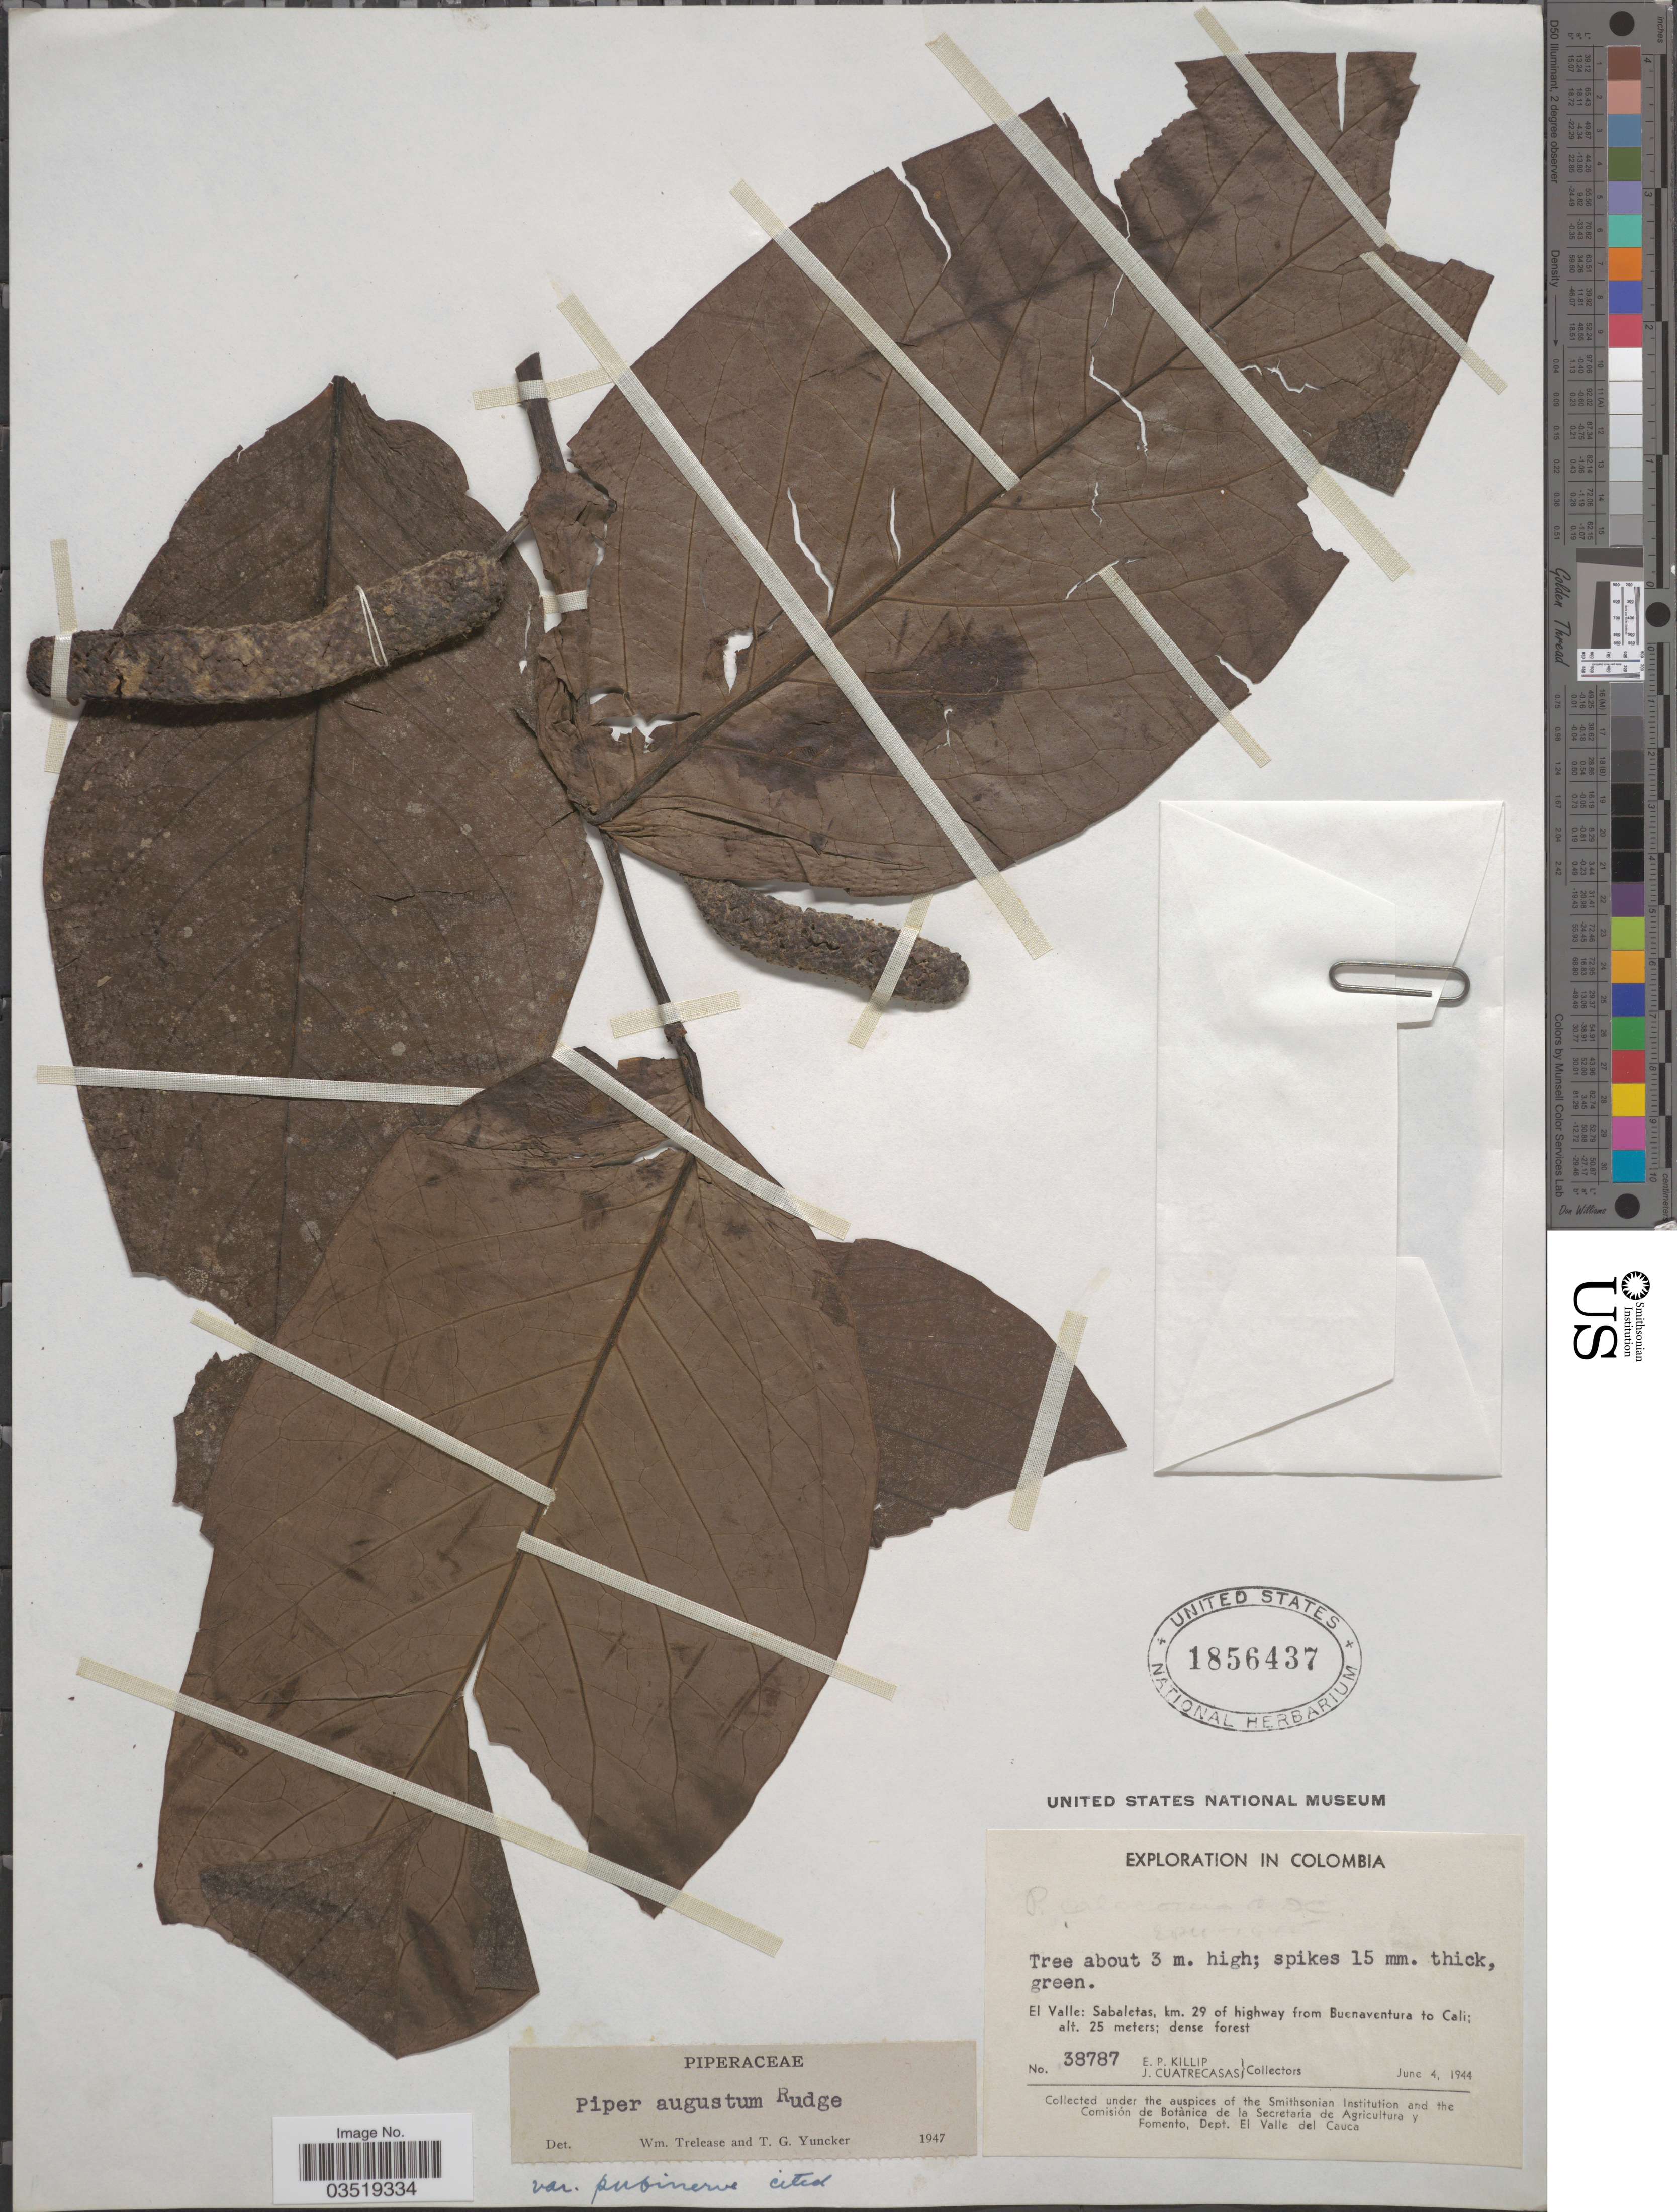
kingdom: Plantae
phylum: Tracheophyta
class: Magnoliopsida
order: Piperales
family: Piperaceae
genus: Piper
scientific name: Piper augustum var. pubinerve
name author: Trel. & Yunck.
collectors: E. P. Killip & J. Cuatrecasas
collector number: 38787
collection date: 1944-06-04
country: Colombia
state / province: Valle del Cauca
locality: El Valle: Sabaletas, km. 29 of highway from Buenaventura to Cali.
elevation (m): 25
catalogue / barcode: US 1856437